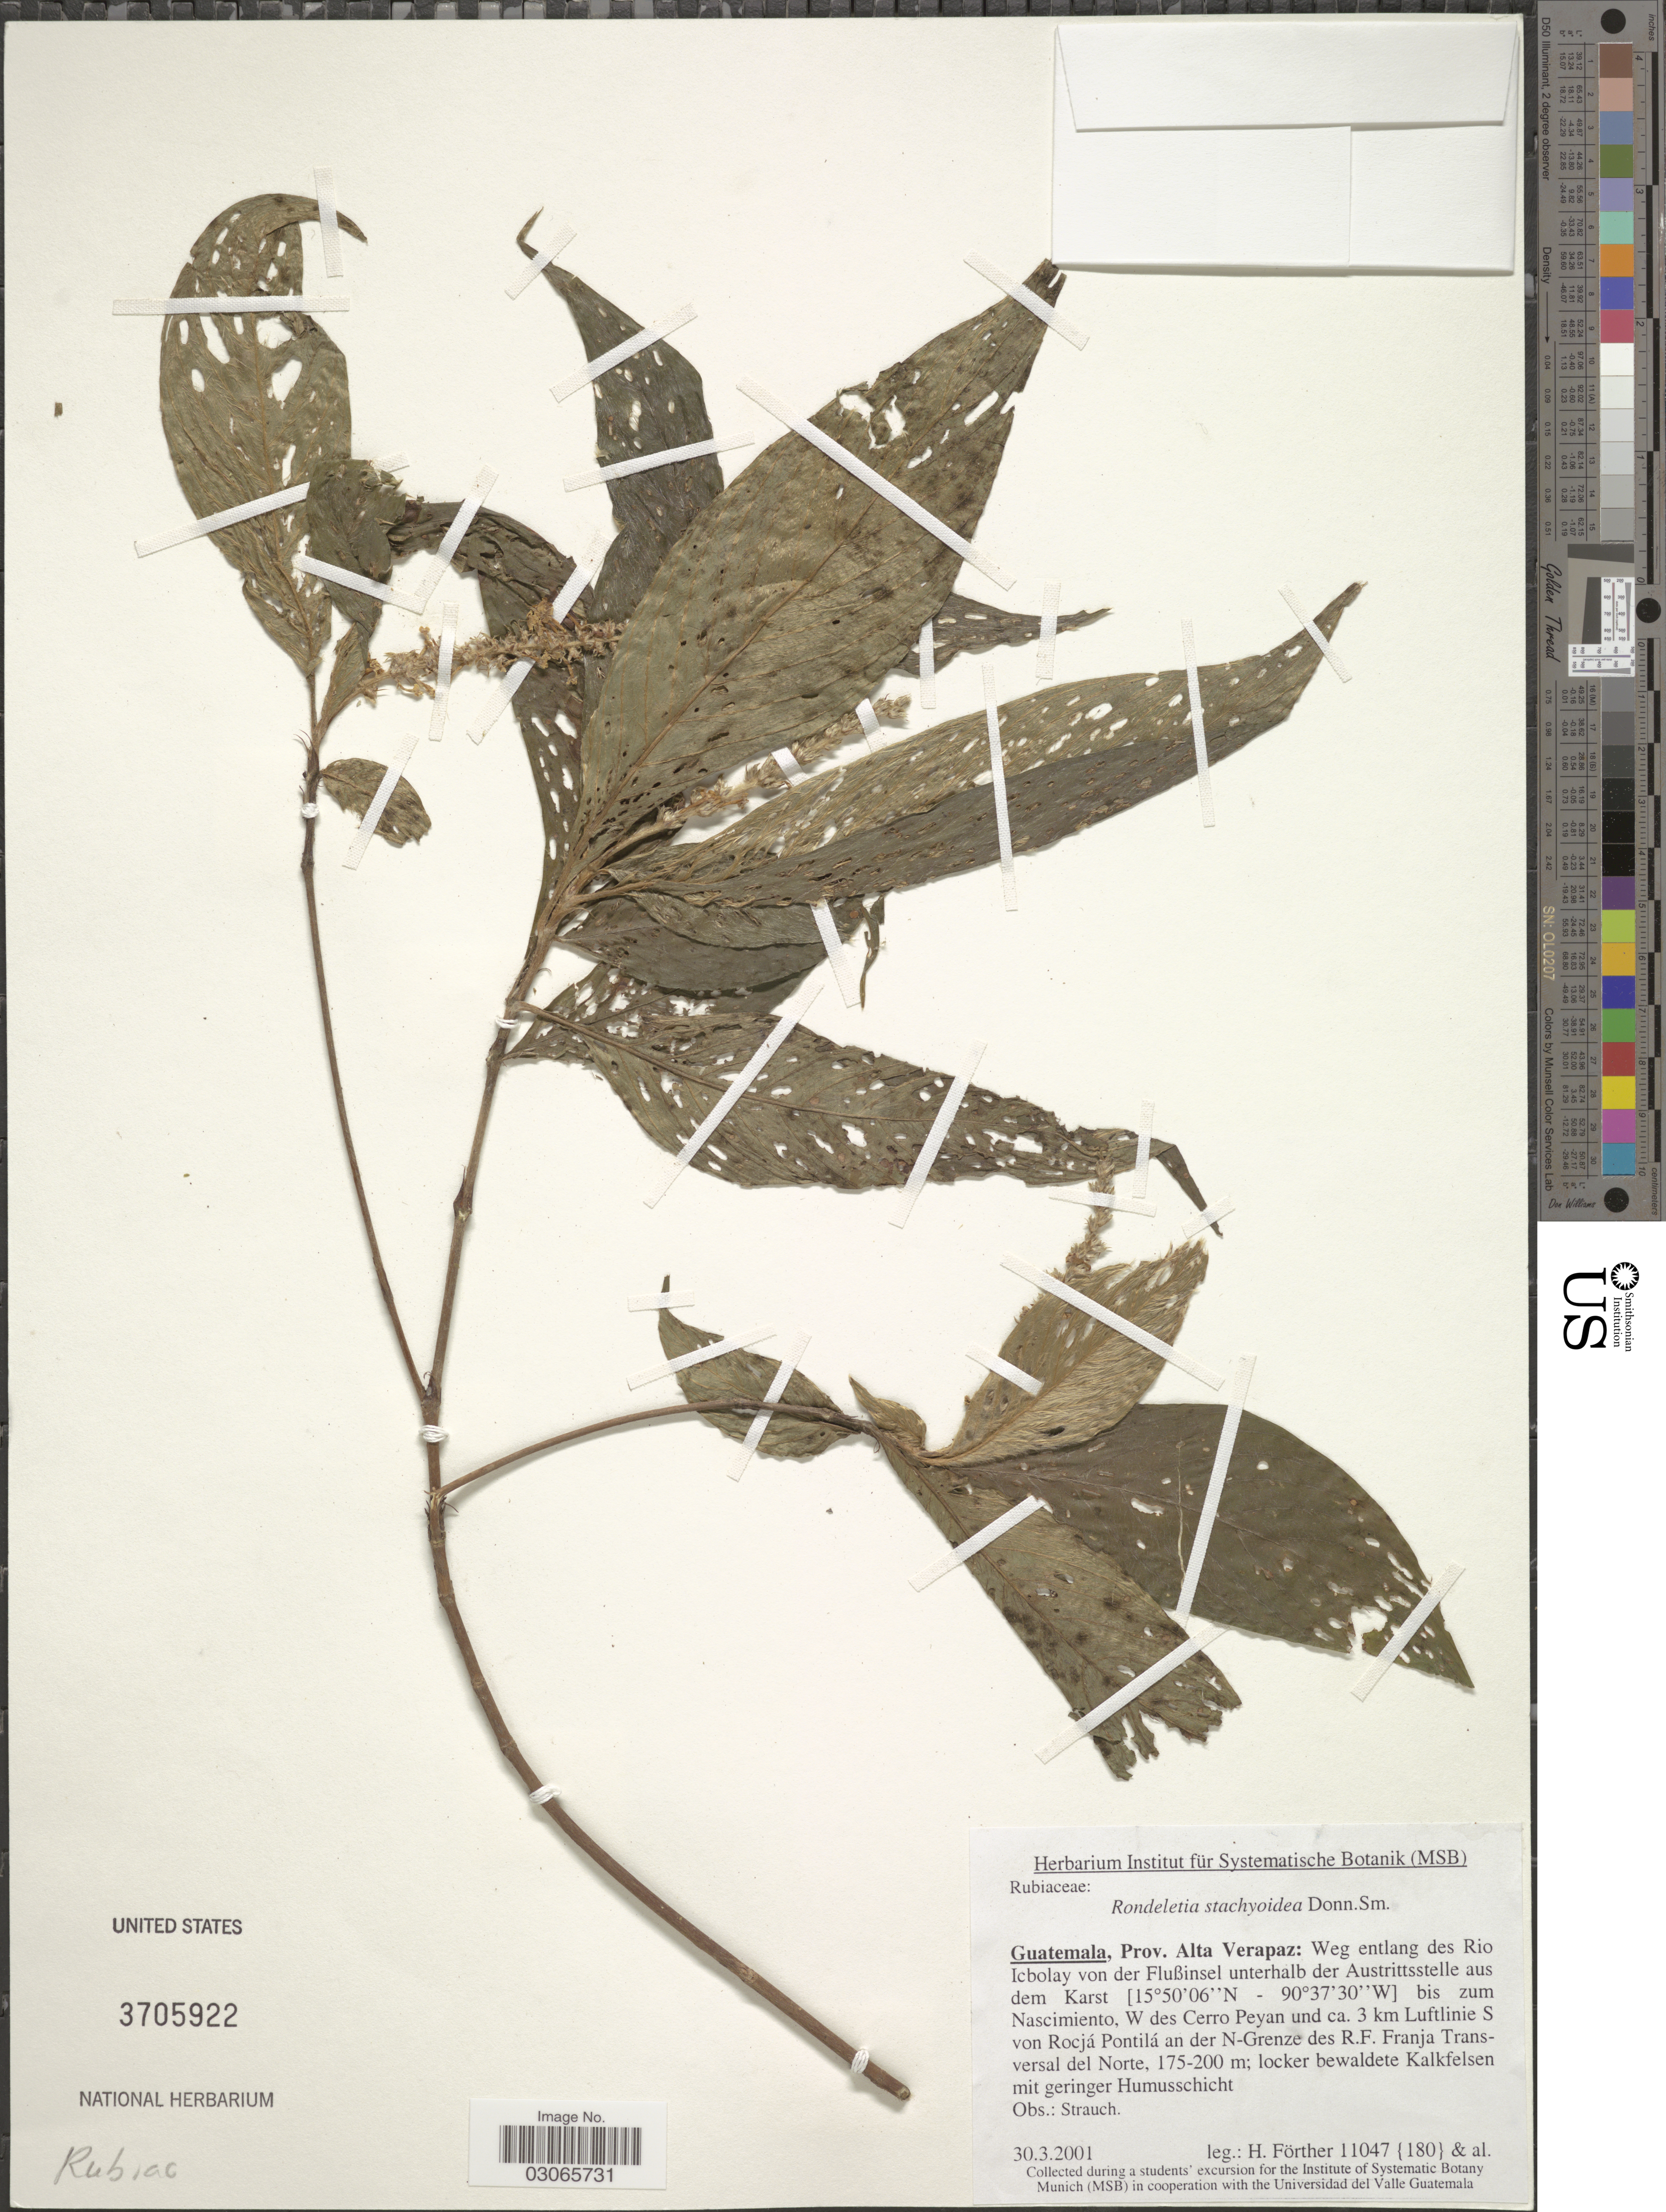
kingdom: Plantae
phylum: Tracheophyta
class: Magnoliopsida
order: Gentianales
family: Rubiaceae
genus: Rondeletia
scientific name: Rondeletia stachyoidea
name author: Donn. Sm.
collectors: H. Förther & et al.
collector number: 11047 {180}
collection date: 2001-03-30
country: Guatemala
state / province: Alta Verapaz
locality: Weg entland des Rio Icbolay von der Flußinsel unterhalb der Austrittsstelle aus dem Karst bis zum Nascimiento, W des Cerro Peyan und ca. 3 km Luftlinie S von Rocjá Pontilá an der N-Grenze des R.F. Franja Transversal del Norte.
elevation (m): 175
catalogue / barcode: US 3705922